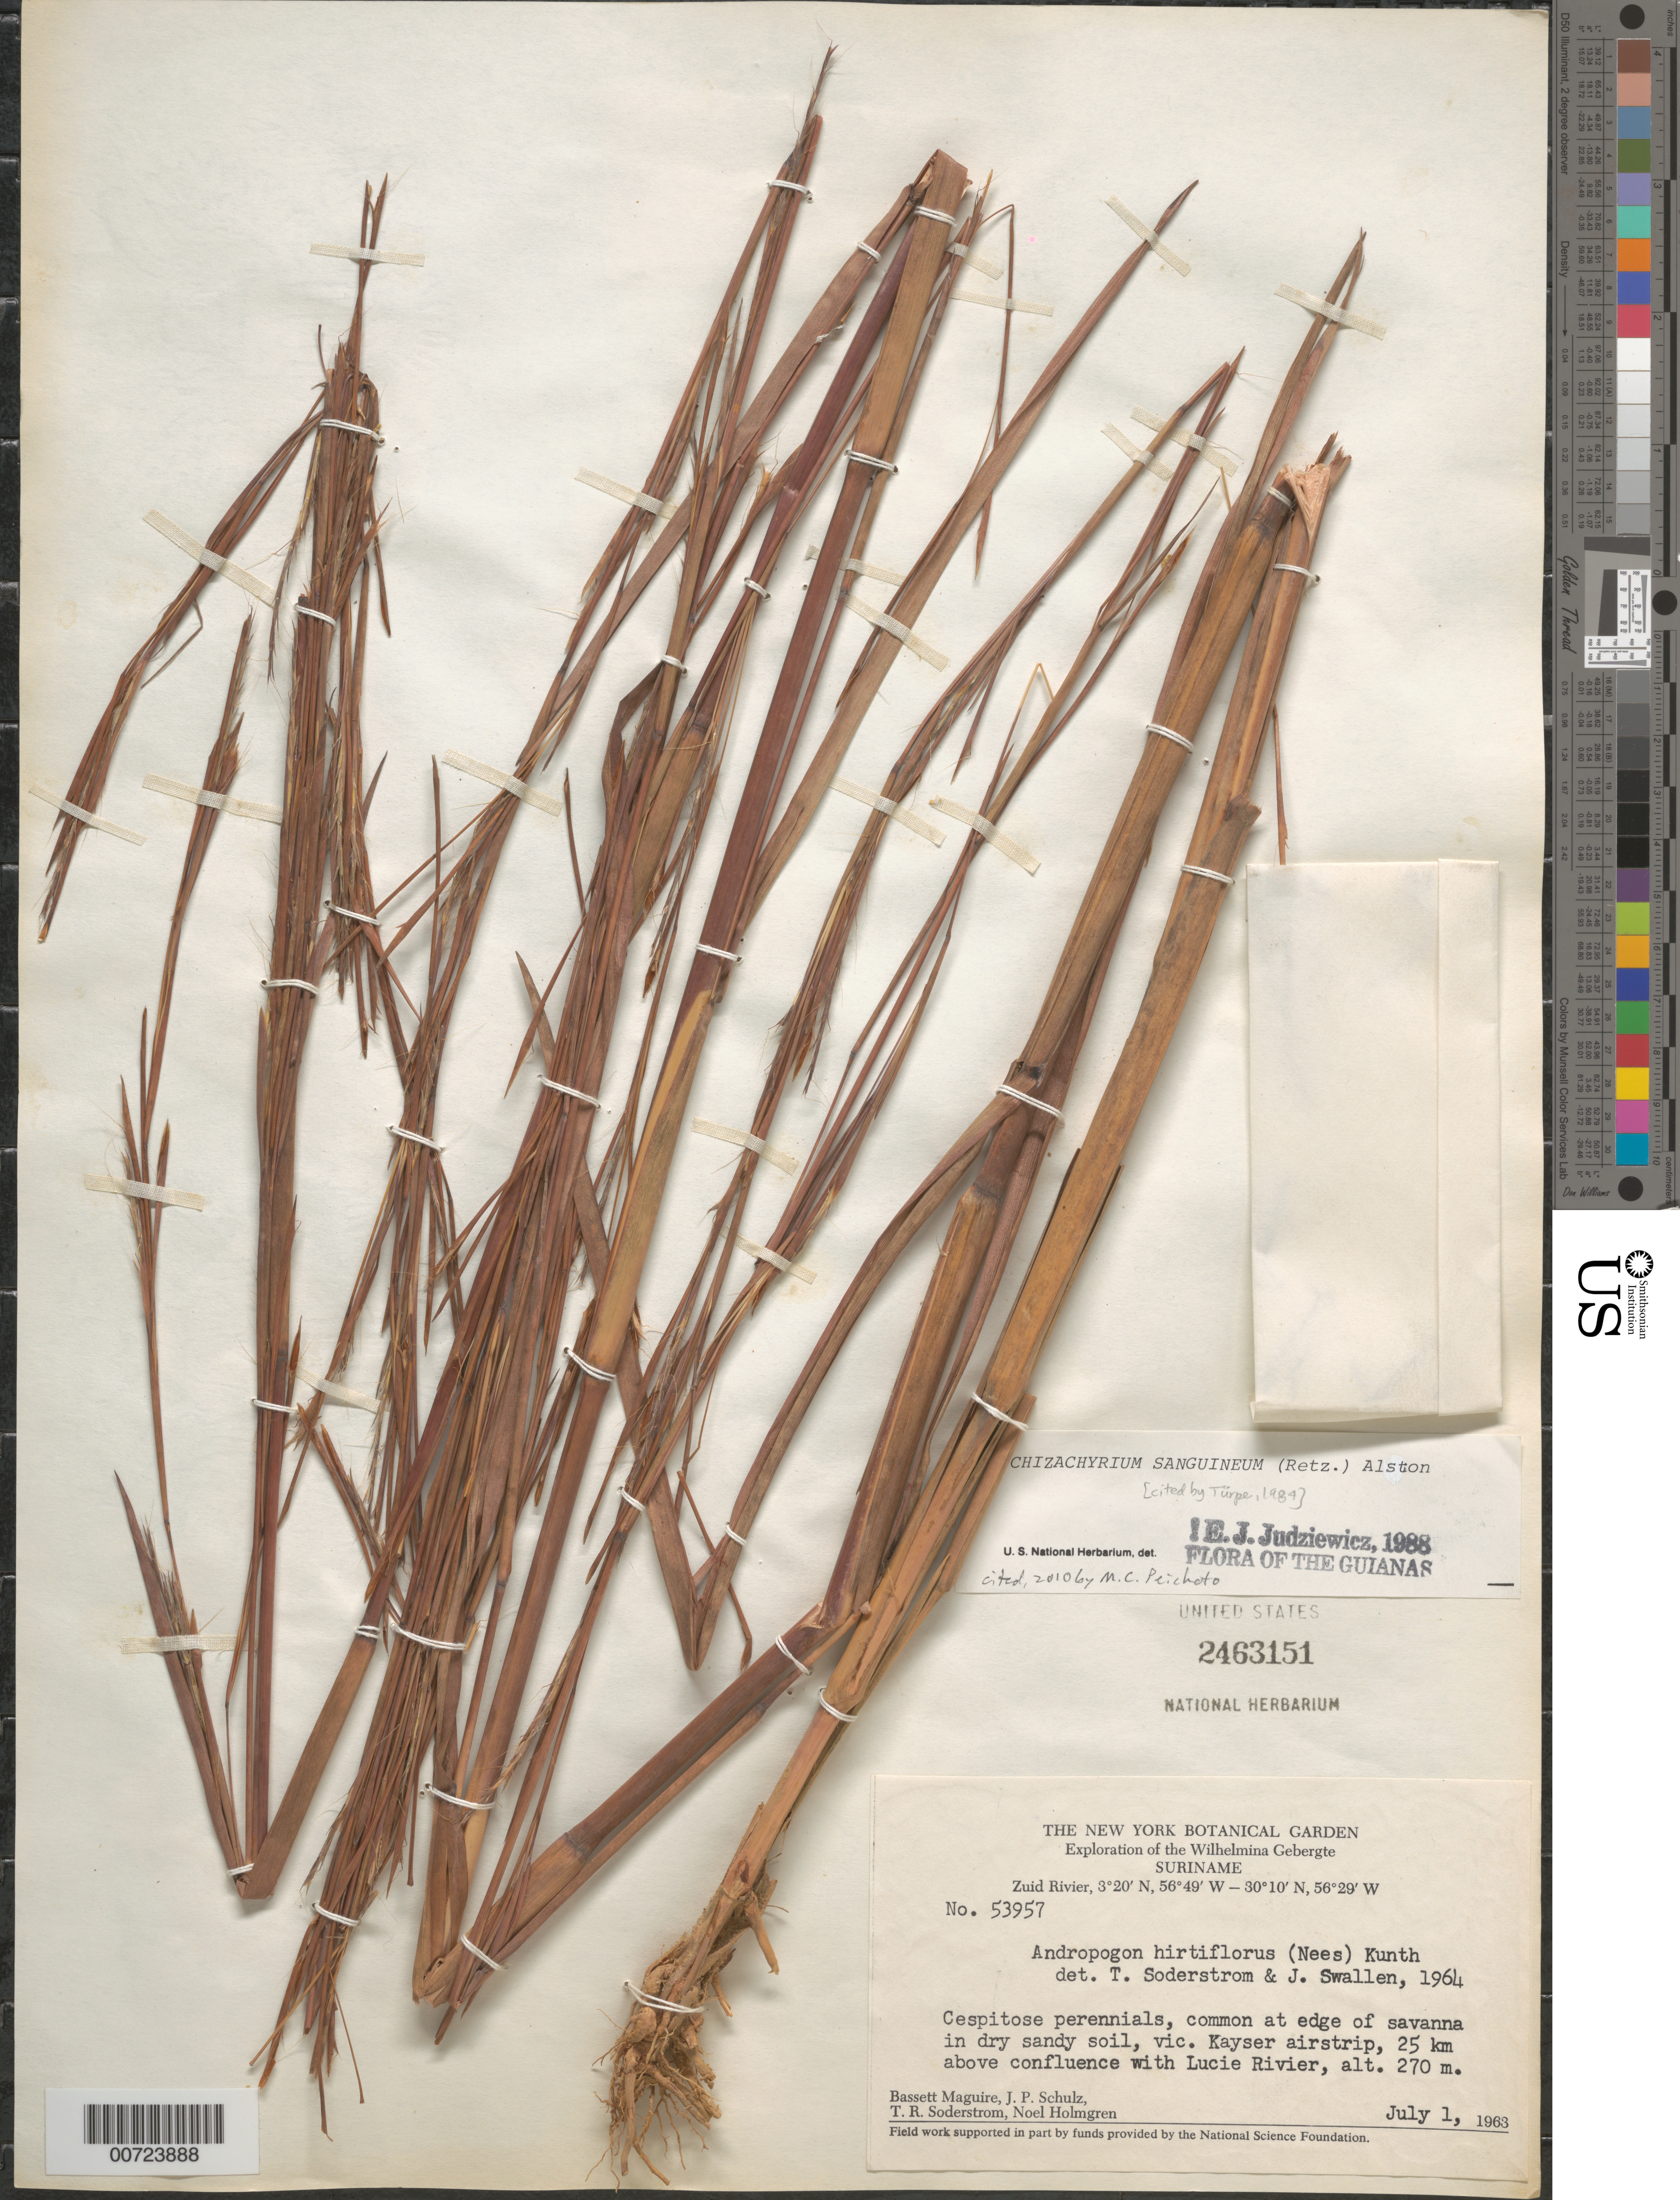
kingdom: Plantae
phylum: Tracheophyta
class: Liliopsida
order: Poales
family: Poaceae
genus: Schizachyrium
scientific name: Schizachyrium sanguineum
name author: (Retz.) Alston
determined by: Judziewicz, E. J.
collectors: B. Maguire, J. P. Schulz, T. R. Soderstrom & N. H. Holmgren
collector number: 53957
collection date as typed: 1-Jul-63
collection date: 1963-07-01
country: Suriname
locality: Kayser Airstrip, Zuid R., 45 km above confl. with Lucie R., Wilhelmina Gebergte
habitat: Edge of savanna in dry sandy soil, vic. Kayser Airstrip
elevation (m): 270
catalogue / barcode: US 2463151